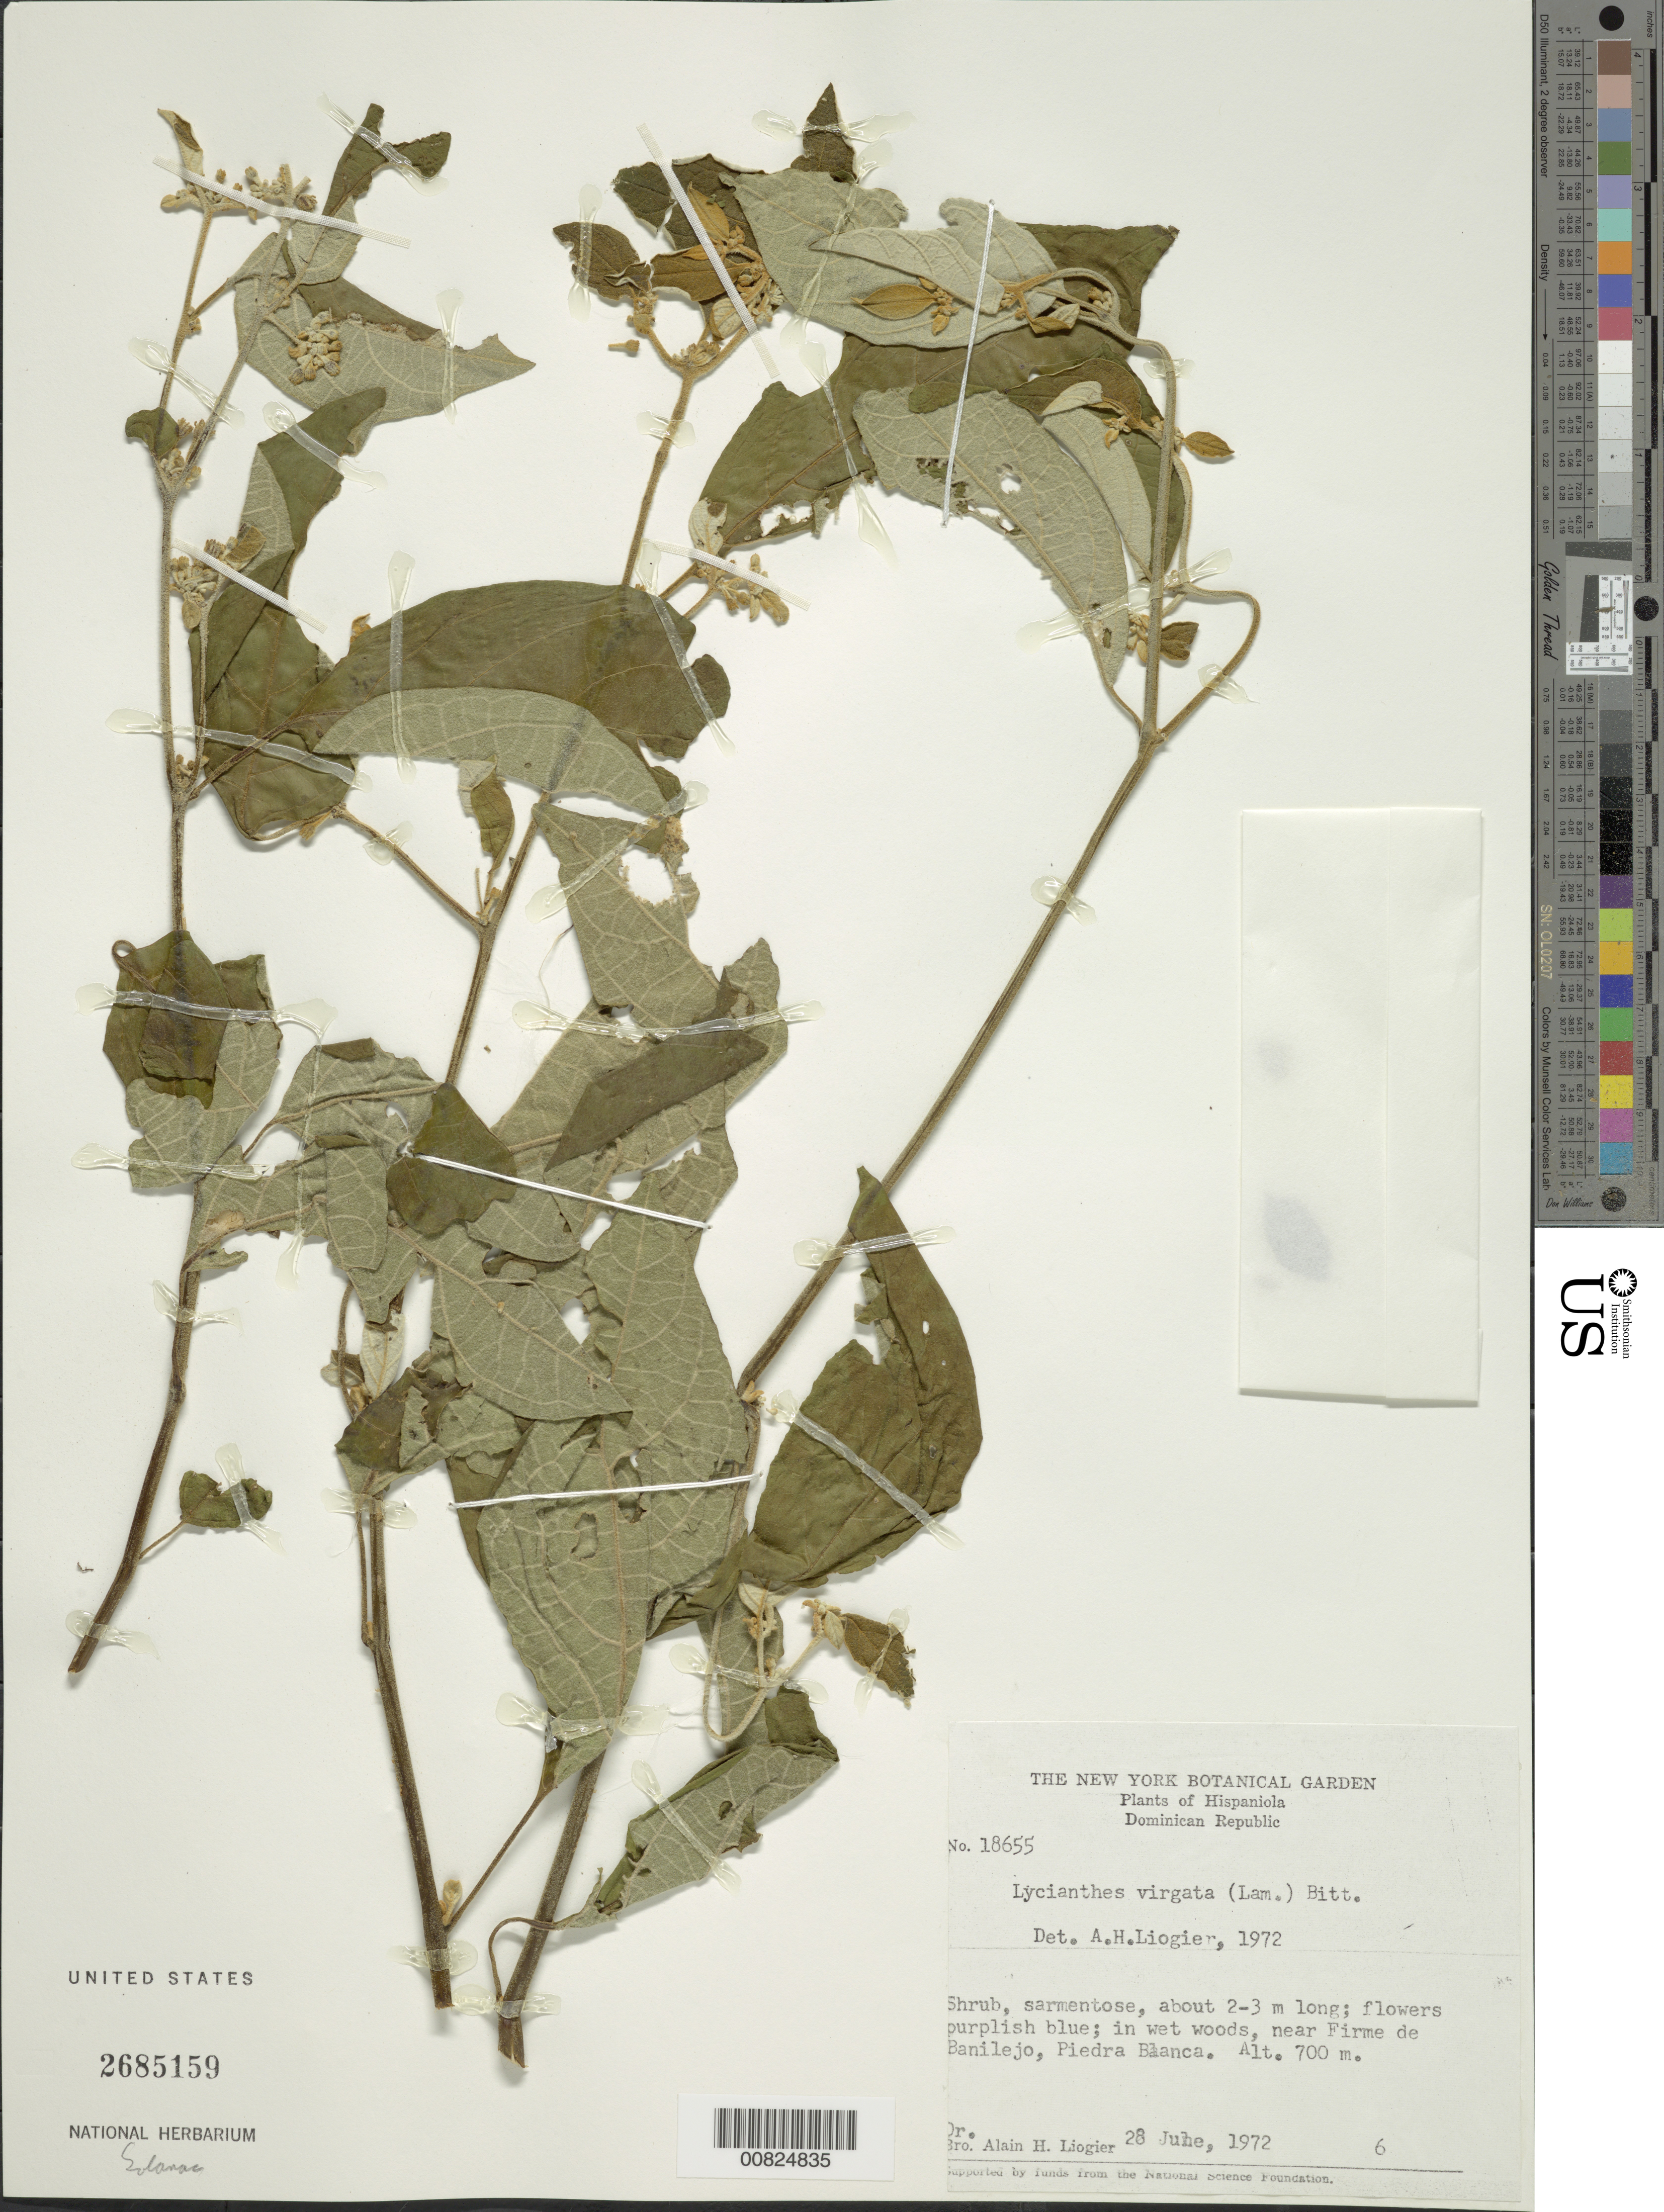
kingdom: Plantae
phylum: Tracheophyta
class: Magnoliopsida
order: Solanales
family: Solanaceae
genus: Lycianthes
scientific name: Lycianthes virgata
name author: (Lam.) Bitter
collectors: A. H. Liogier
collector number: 18655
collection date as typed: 28 Jun 1972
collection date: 1972-06-28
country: Dominican Republic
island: Hispaniola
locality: Near Firme de Banilejo, Piedra Blanca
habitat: In wet woods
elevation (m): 700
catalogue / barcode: US 2685159